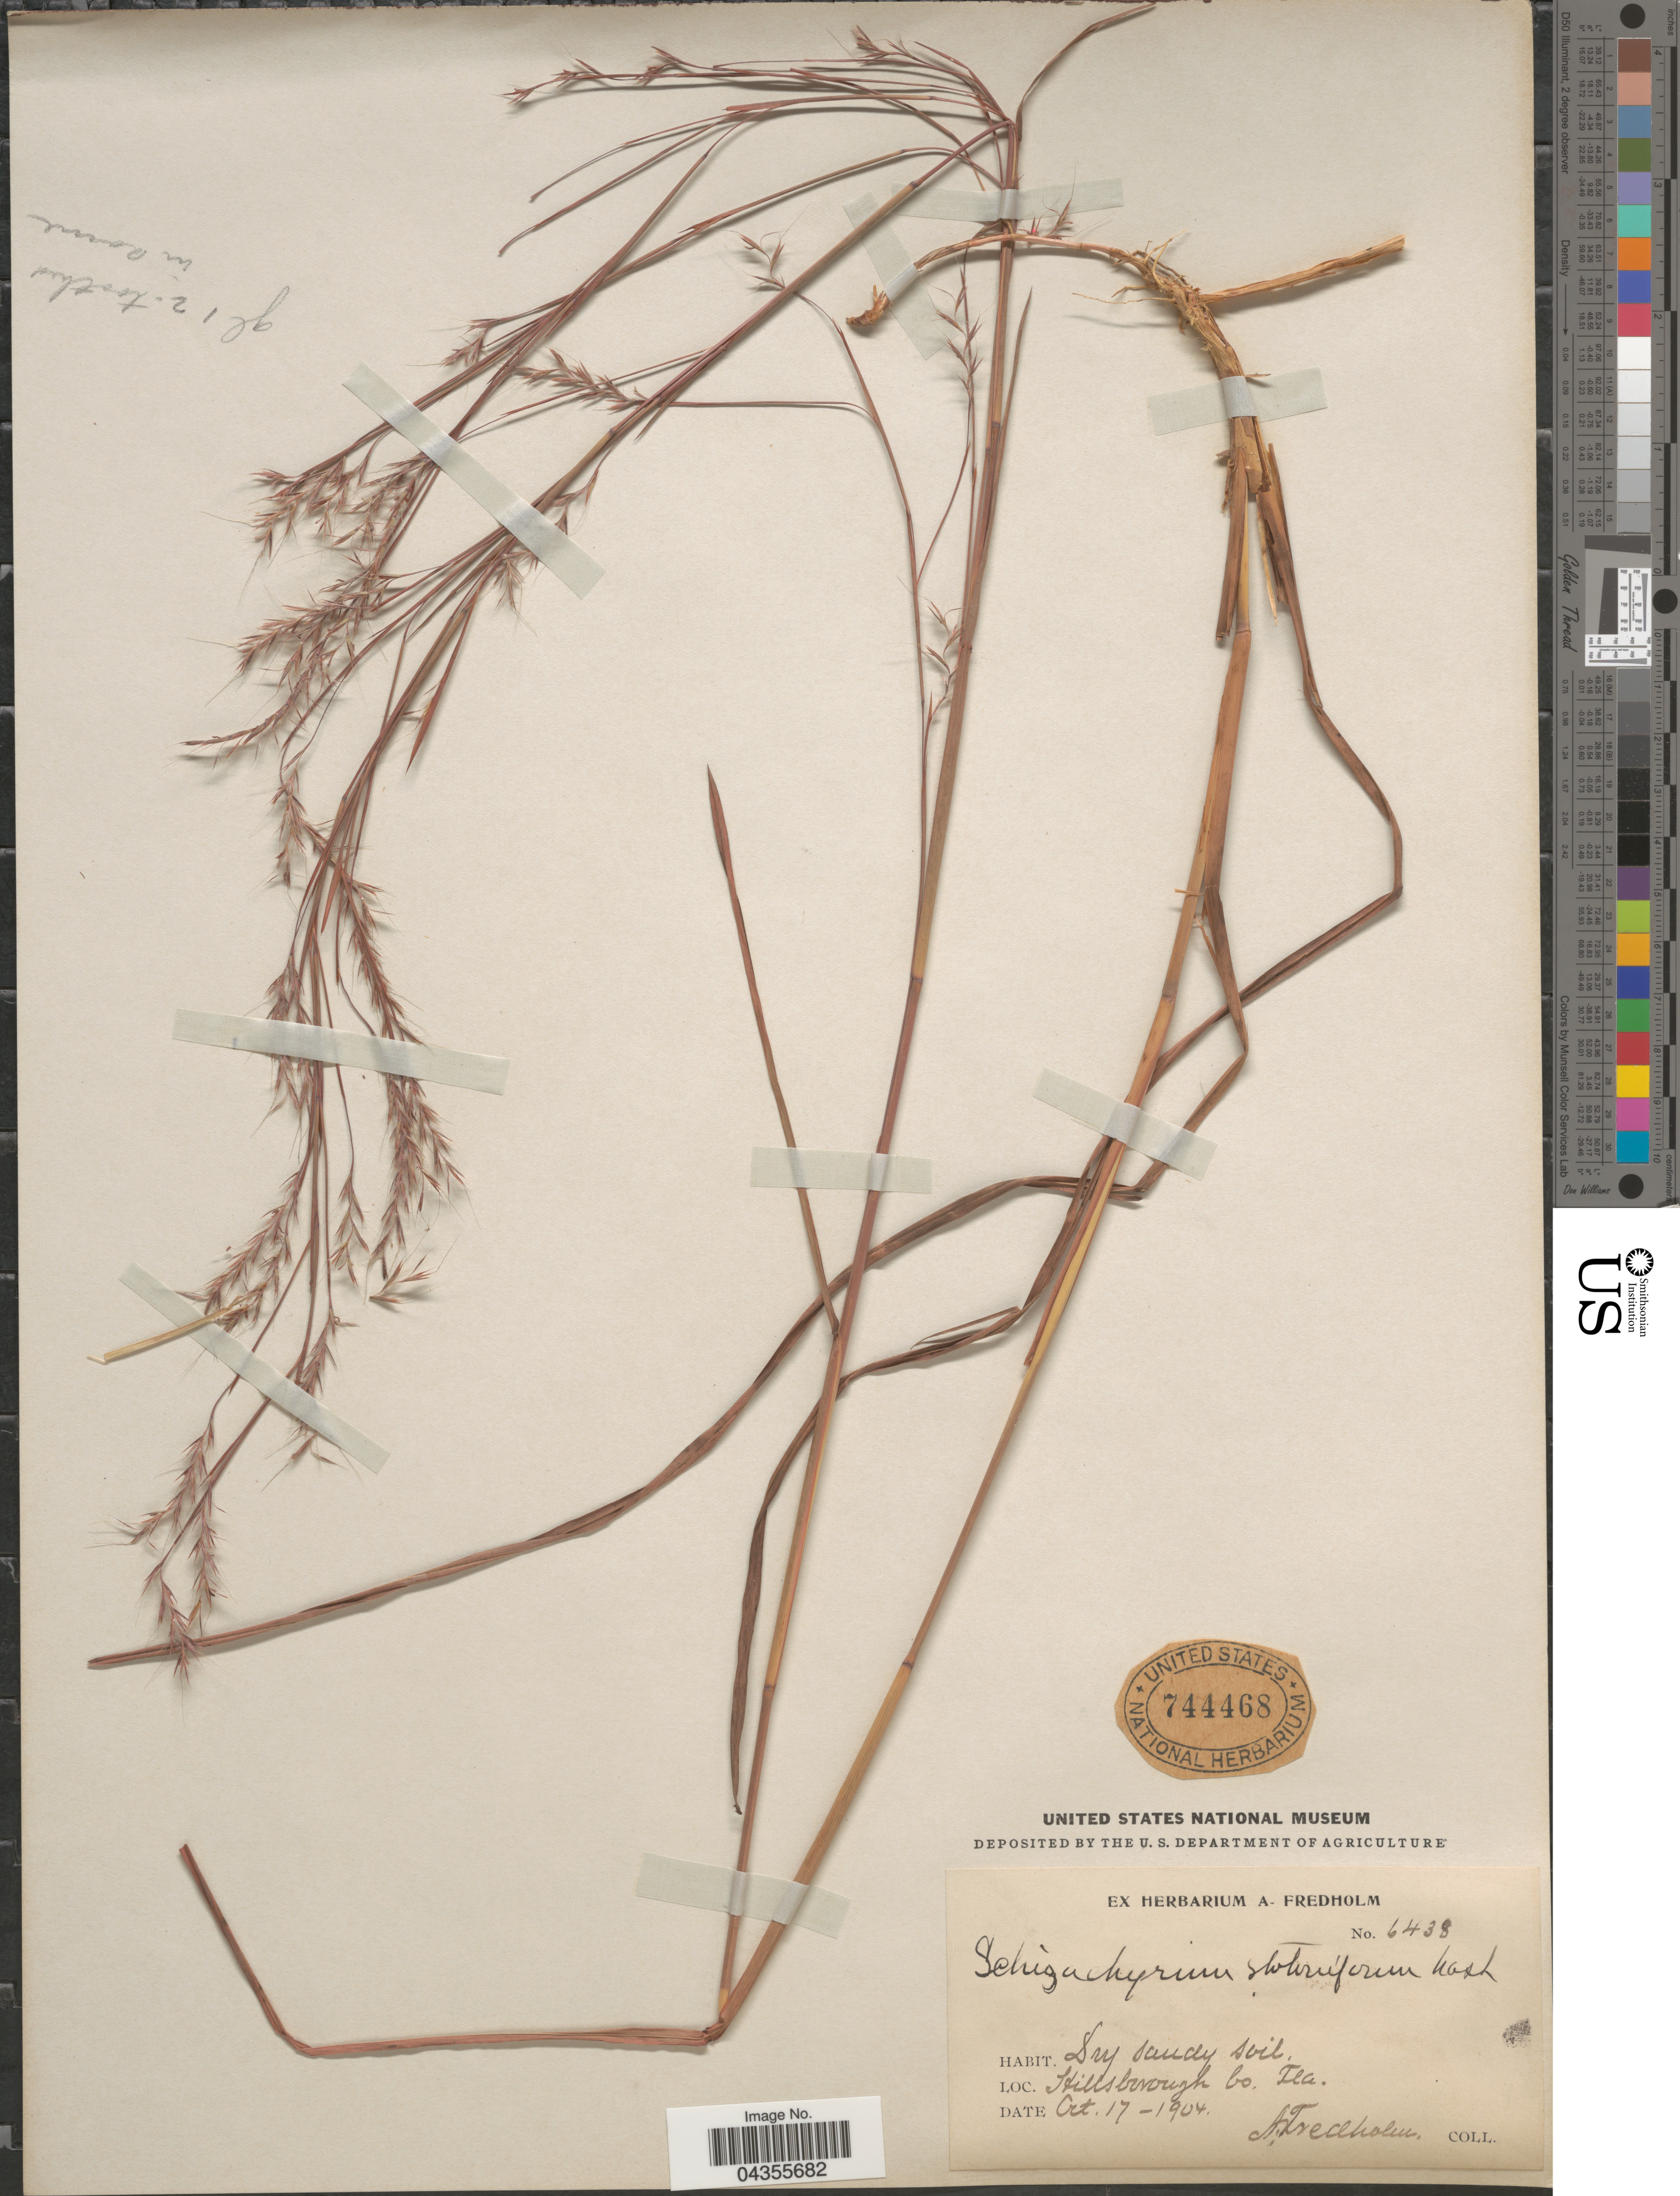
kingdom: Plantae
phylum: Tracheophyta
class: Liliopsida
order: Poales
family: Poaceae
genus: Schizachyrium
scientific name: Schizachyrium scoparium var. stoloniferum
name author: (Nash) Wipff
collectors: A. Fredholm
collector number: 6438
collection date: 1904-10-17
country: United States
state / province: Florida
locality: Hillsborough Co.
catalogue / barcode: US 744468